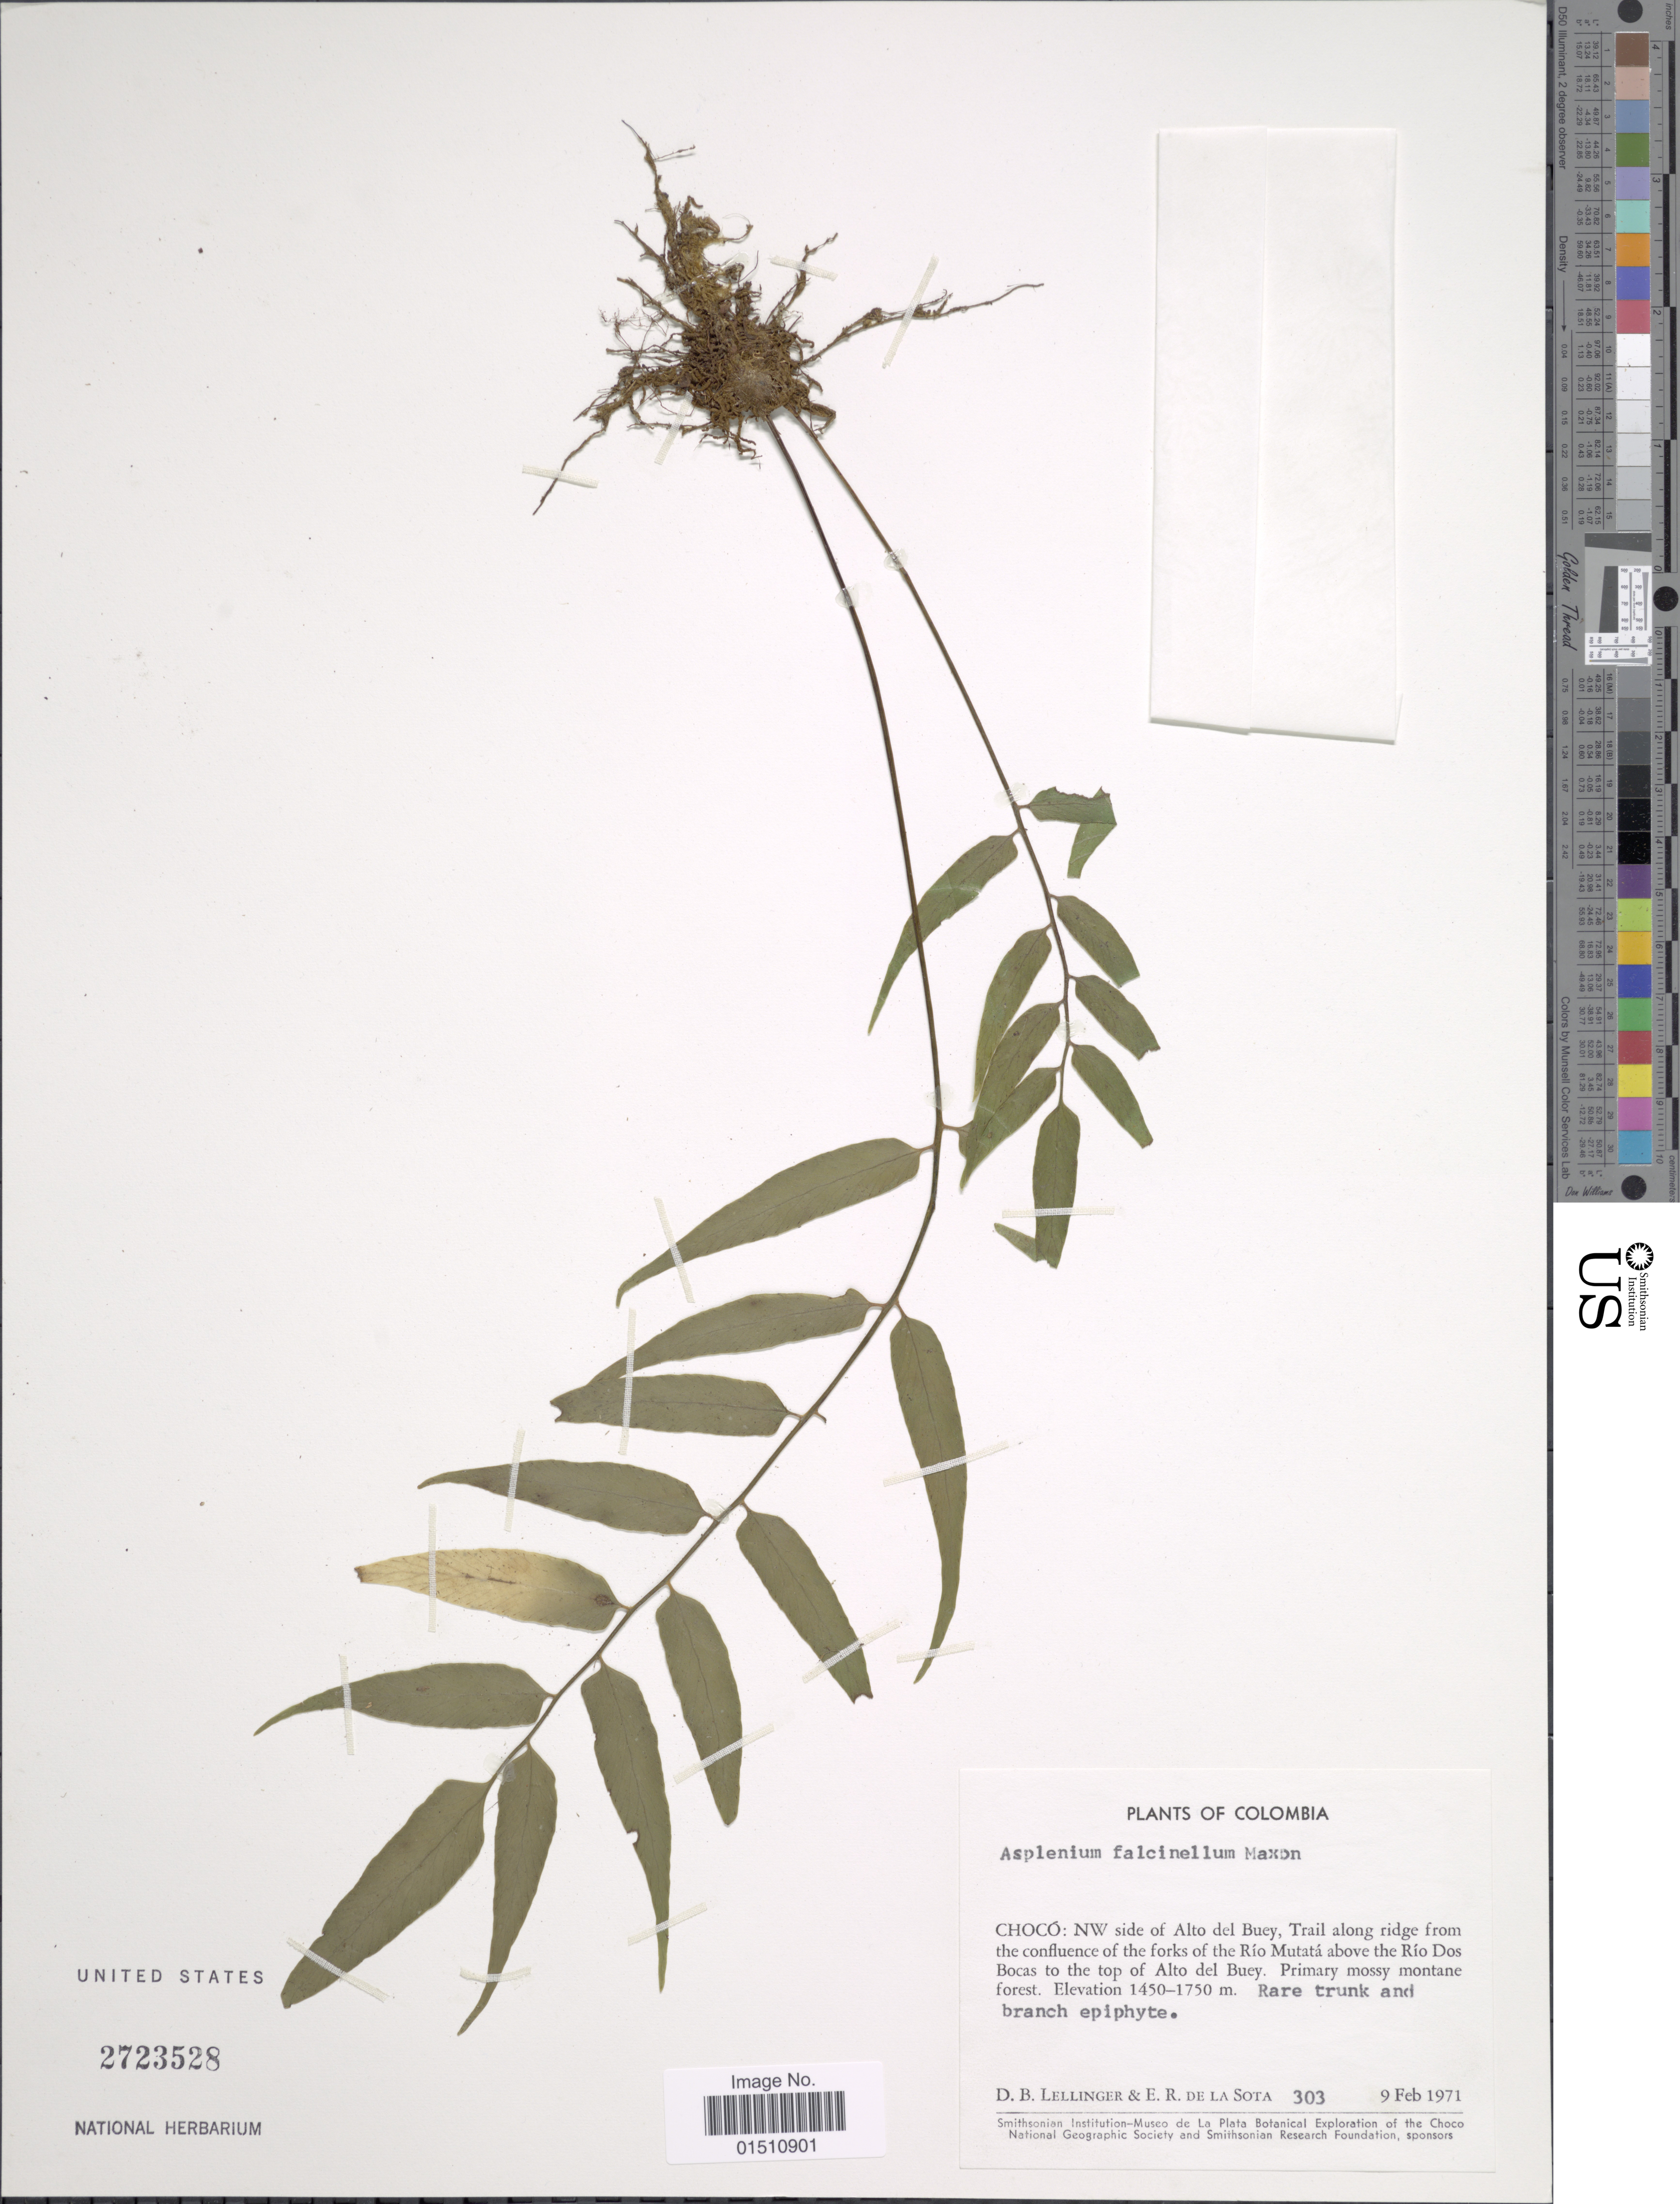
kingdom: Plantae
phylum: Tracheophyta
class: Polypodiopsida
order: Polypodiales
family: Aspleniaceae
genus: Asplenium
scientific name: Asplenium falcinellum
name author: Maxon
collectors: D. B. Lellinger & E. R. de la Sota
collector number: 303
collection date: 1971-02-09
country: Colombia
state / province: Chocó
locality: Colombia, Chocó: NW of Alto del Buey, Trail along ridge from the confluence of the forks of the Rio Mutatá above the Rio Dos Bocas to the top of Alto del Buey.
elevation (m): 1450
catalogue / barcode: US 2723528